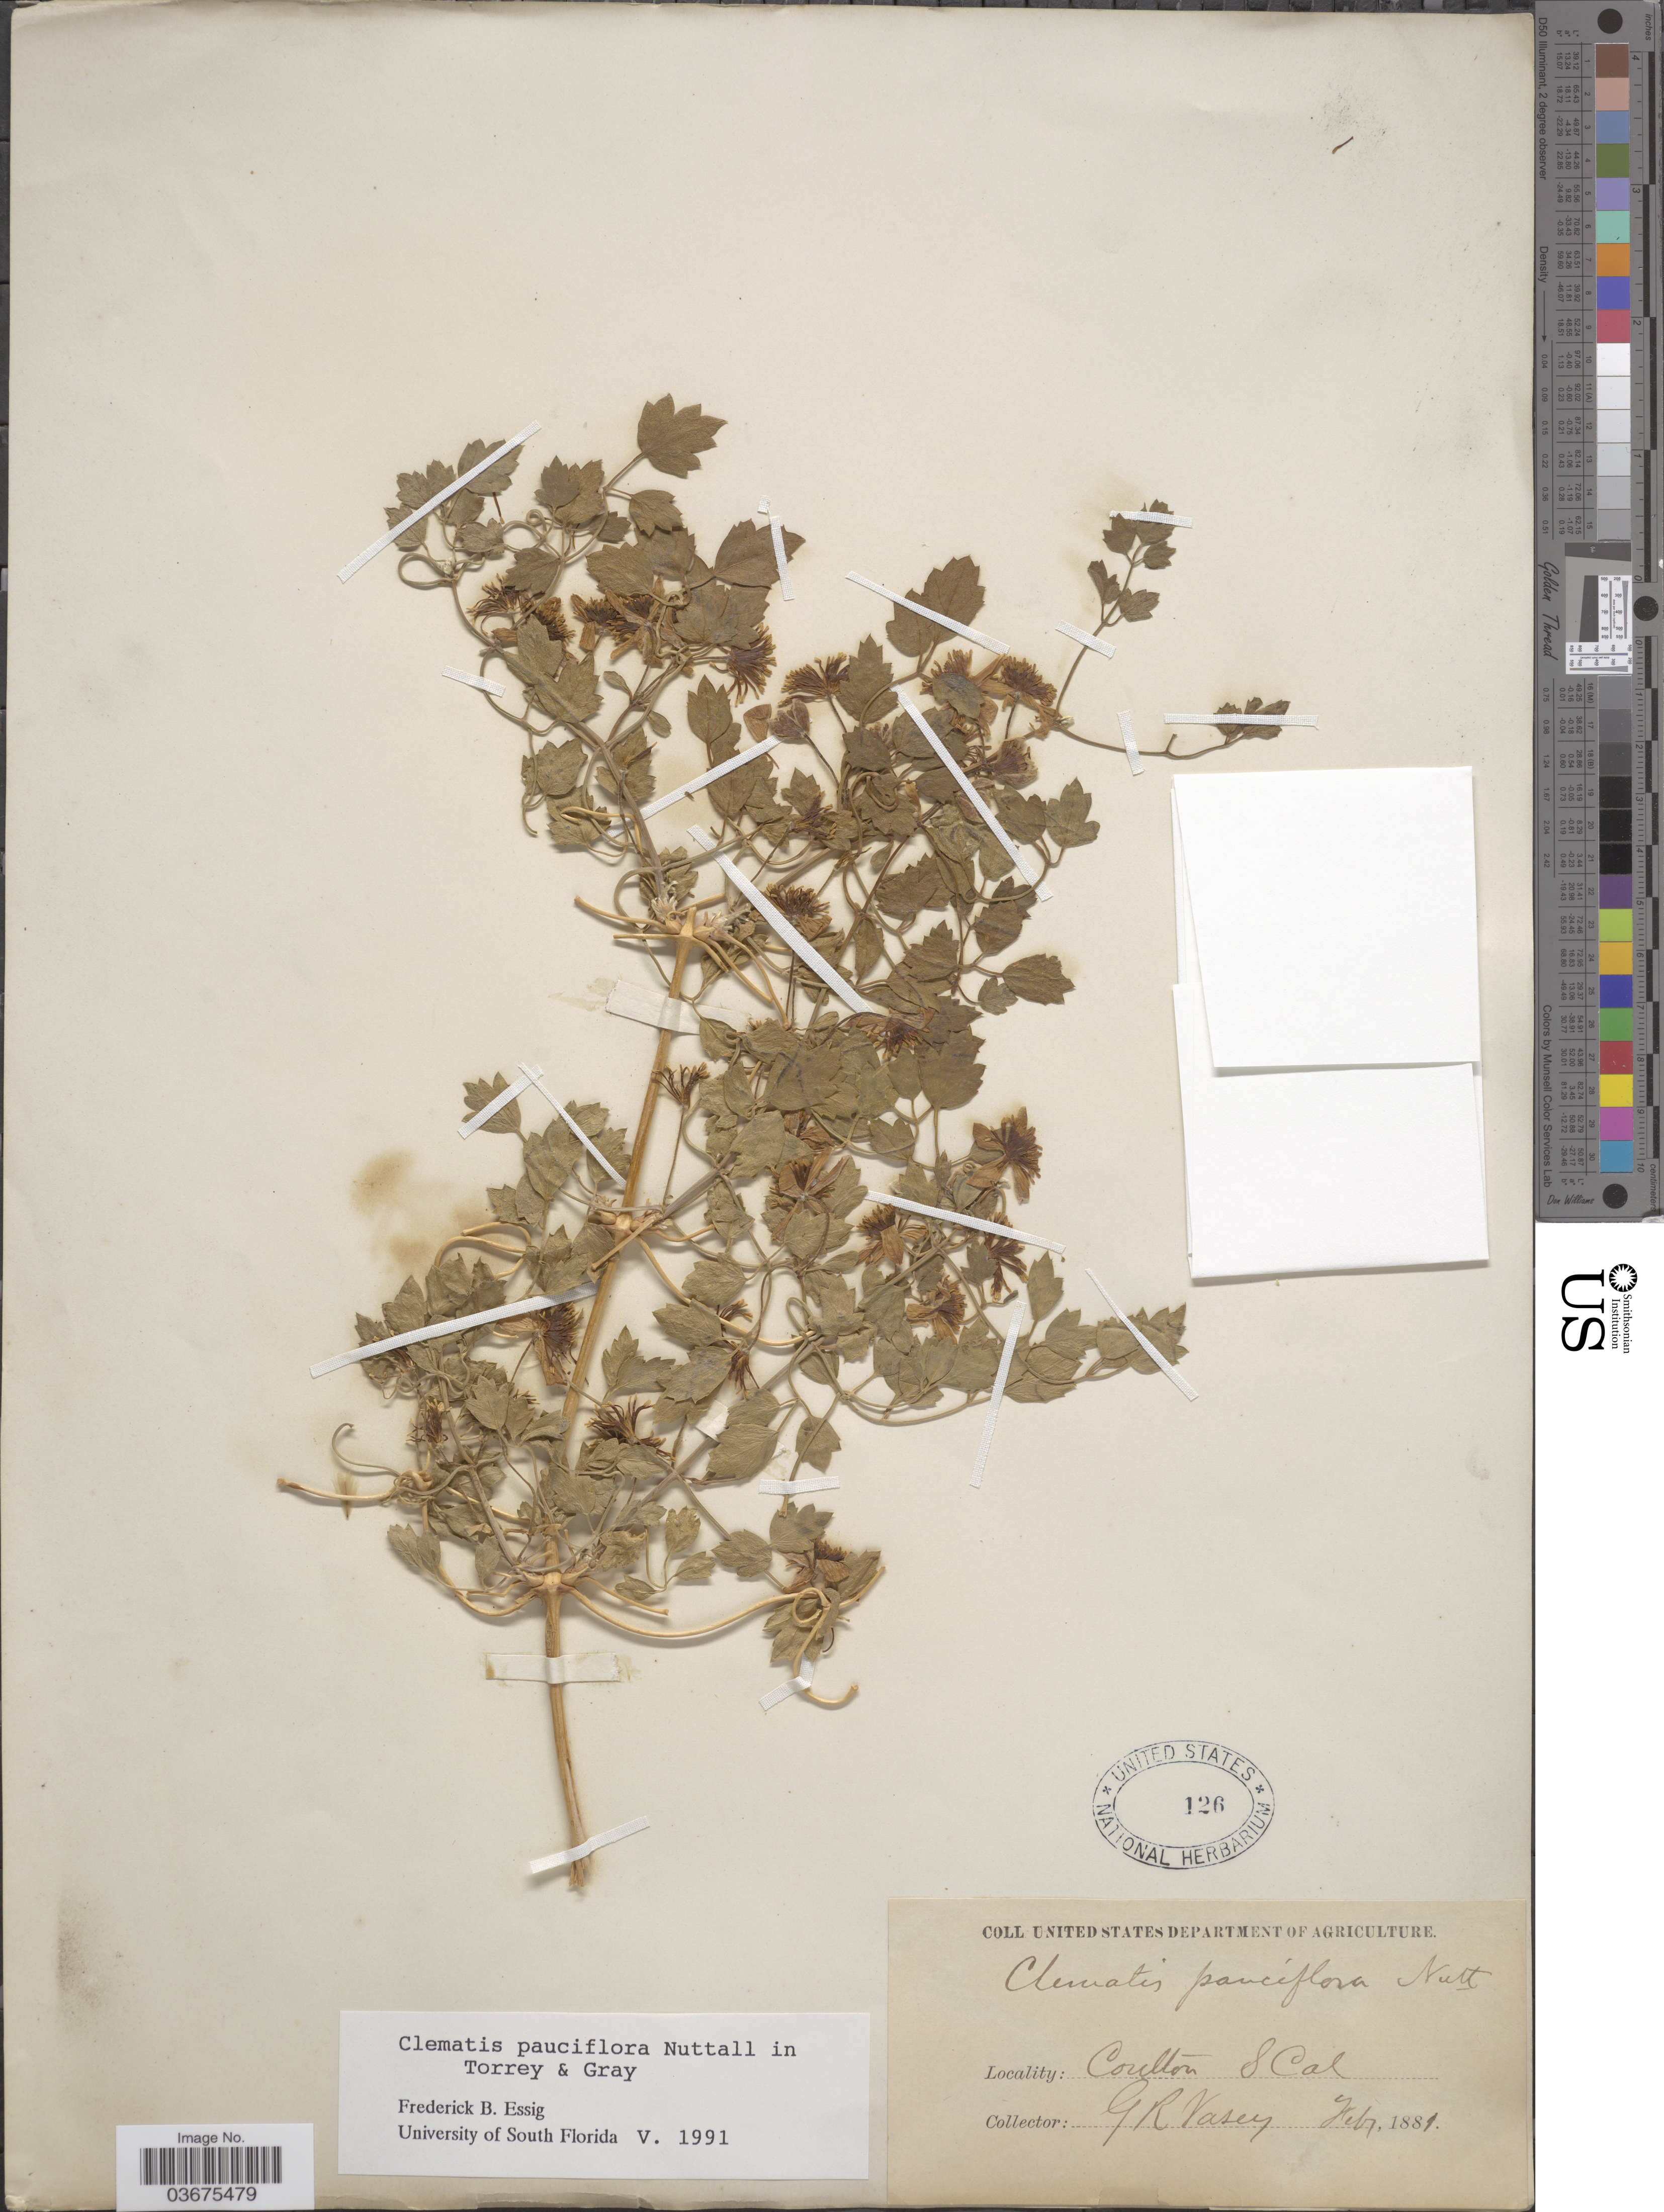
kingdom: Plantae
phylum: Tracheophyta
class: Magnoliopsida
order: Ranunculales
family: Ranunculaceae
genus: Clematis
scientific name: Clematis pauciflora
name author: Nutt. ex Torr. & A. Gray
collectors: G. R. Vasey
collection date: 1881-02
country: United States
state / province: California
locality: Coulton S Cal.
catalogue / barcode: US 126